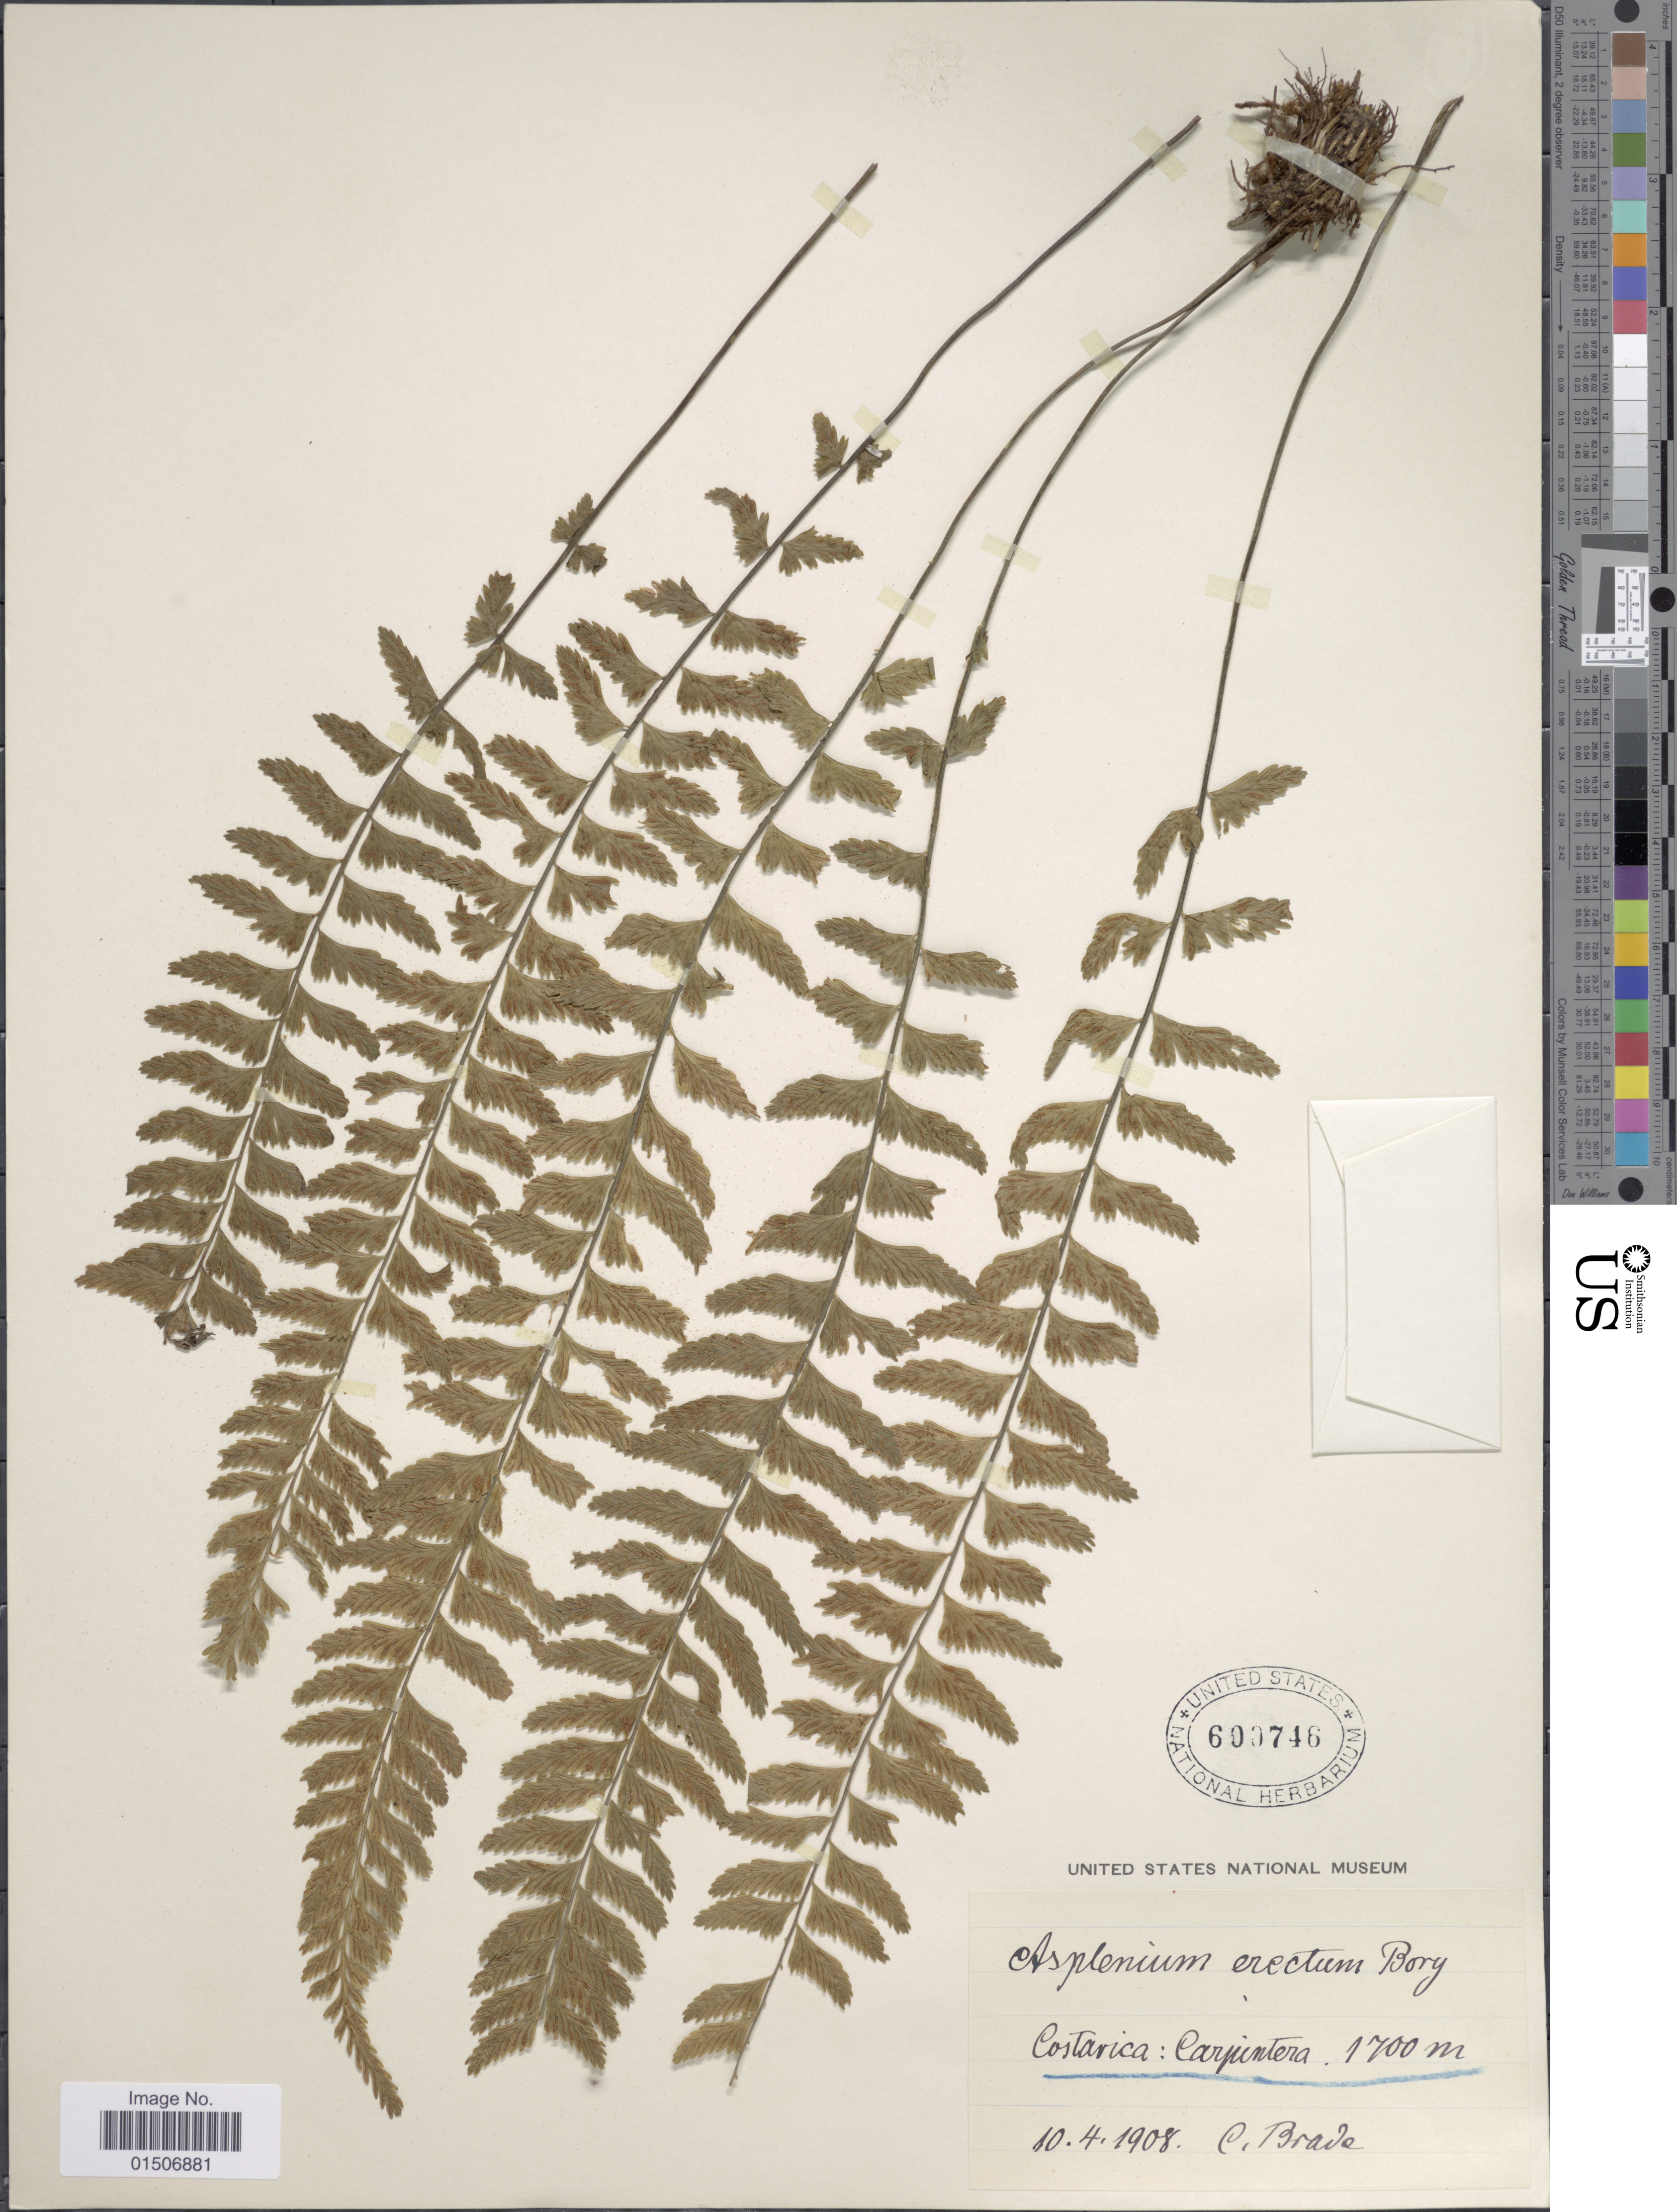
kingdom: Plantae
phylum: Tracheophyta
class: Polypodiopsida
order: Polypodiales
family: Aspleniaceae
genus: Asplenium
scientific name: Asplenium miradorense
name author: Liebm.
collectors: C. Brade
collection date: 1908-04-10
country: Costa Rica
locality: Carpintera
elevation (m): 1700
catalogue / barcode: US 600746